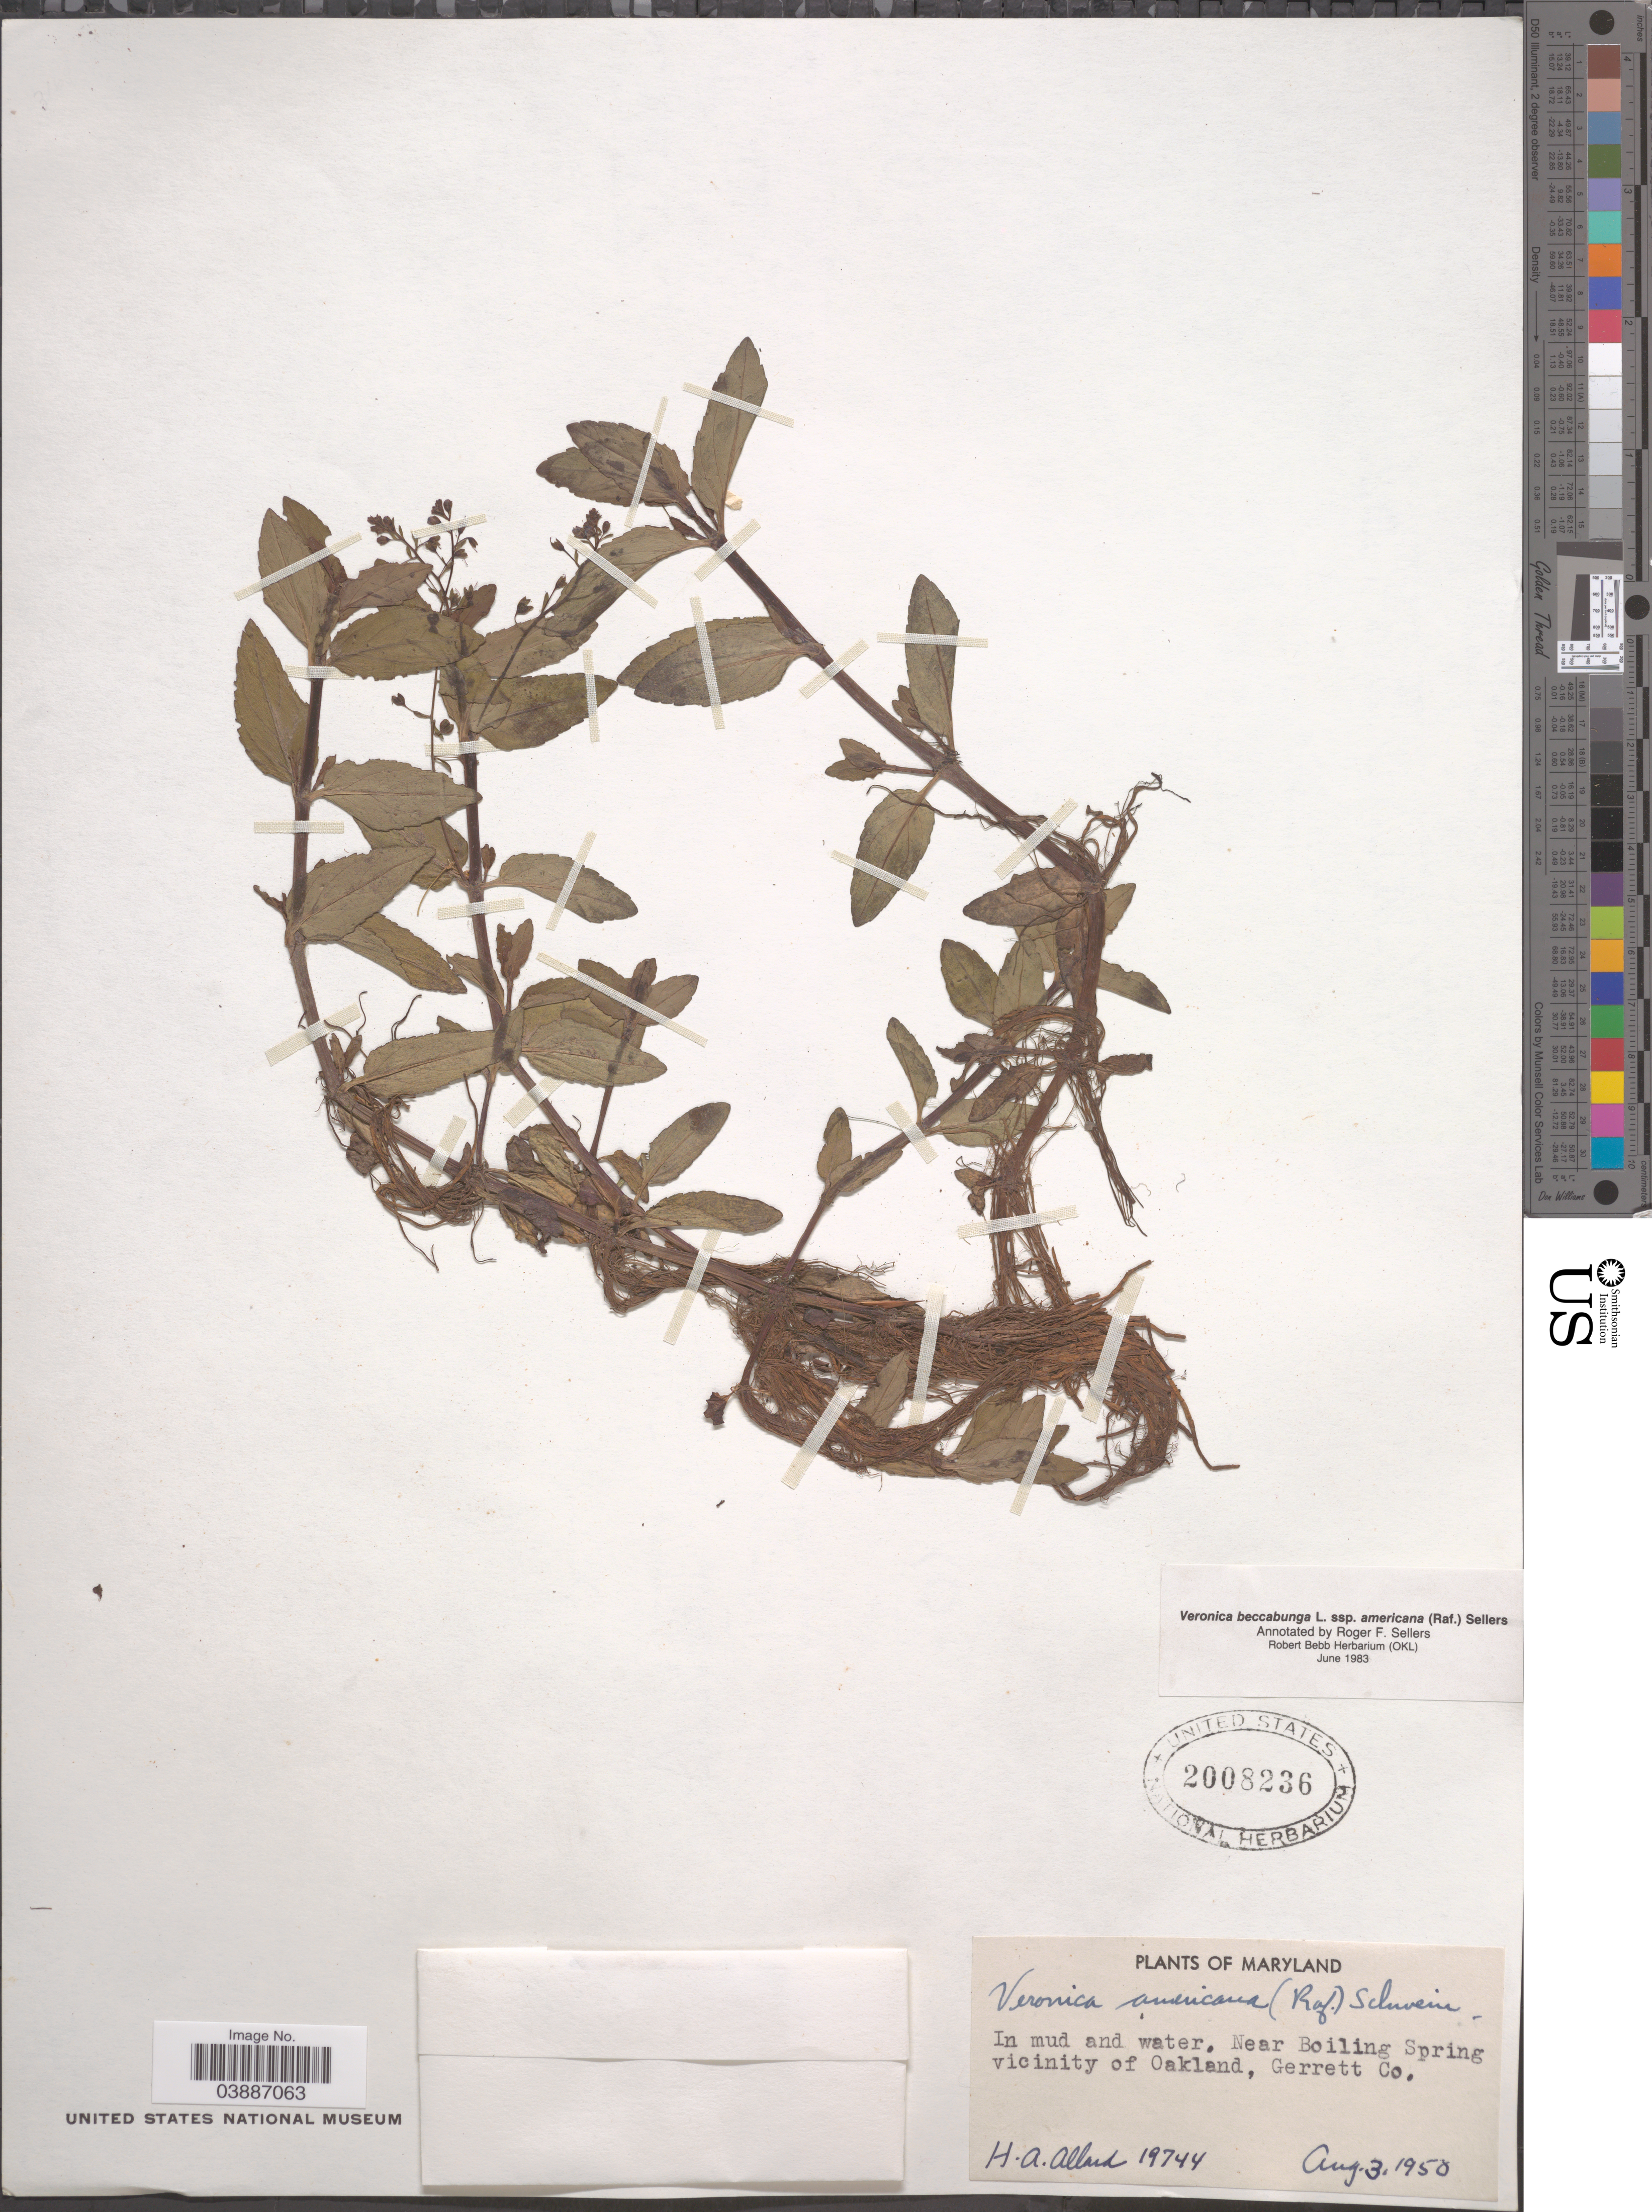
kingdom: Plantae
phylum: Tracheophyta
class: Magnoliopsida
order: Lamiales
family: Plantaginaceae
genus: Veronica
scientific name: Veronica beccabunga subsp. americana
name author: Raf.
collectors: H. A. Allard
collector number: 19744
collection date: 1950-08-03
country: United States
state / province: Maryland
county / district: Garrett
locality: In mud and water, Near Boiling Spring vicinity of Oakland, Garrett Co.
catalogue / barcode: US 2008236